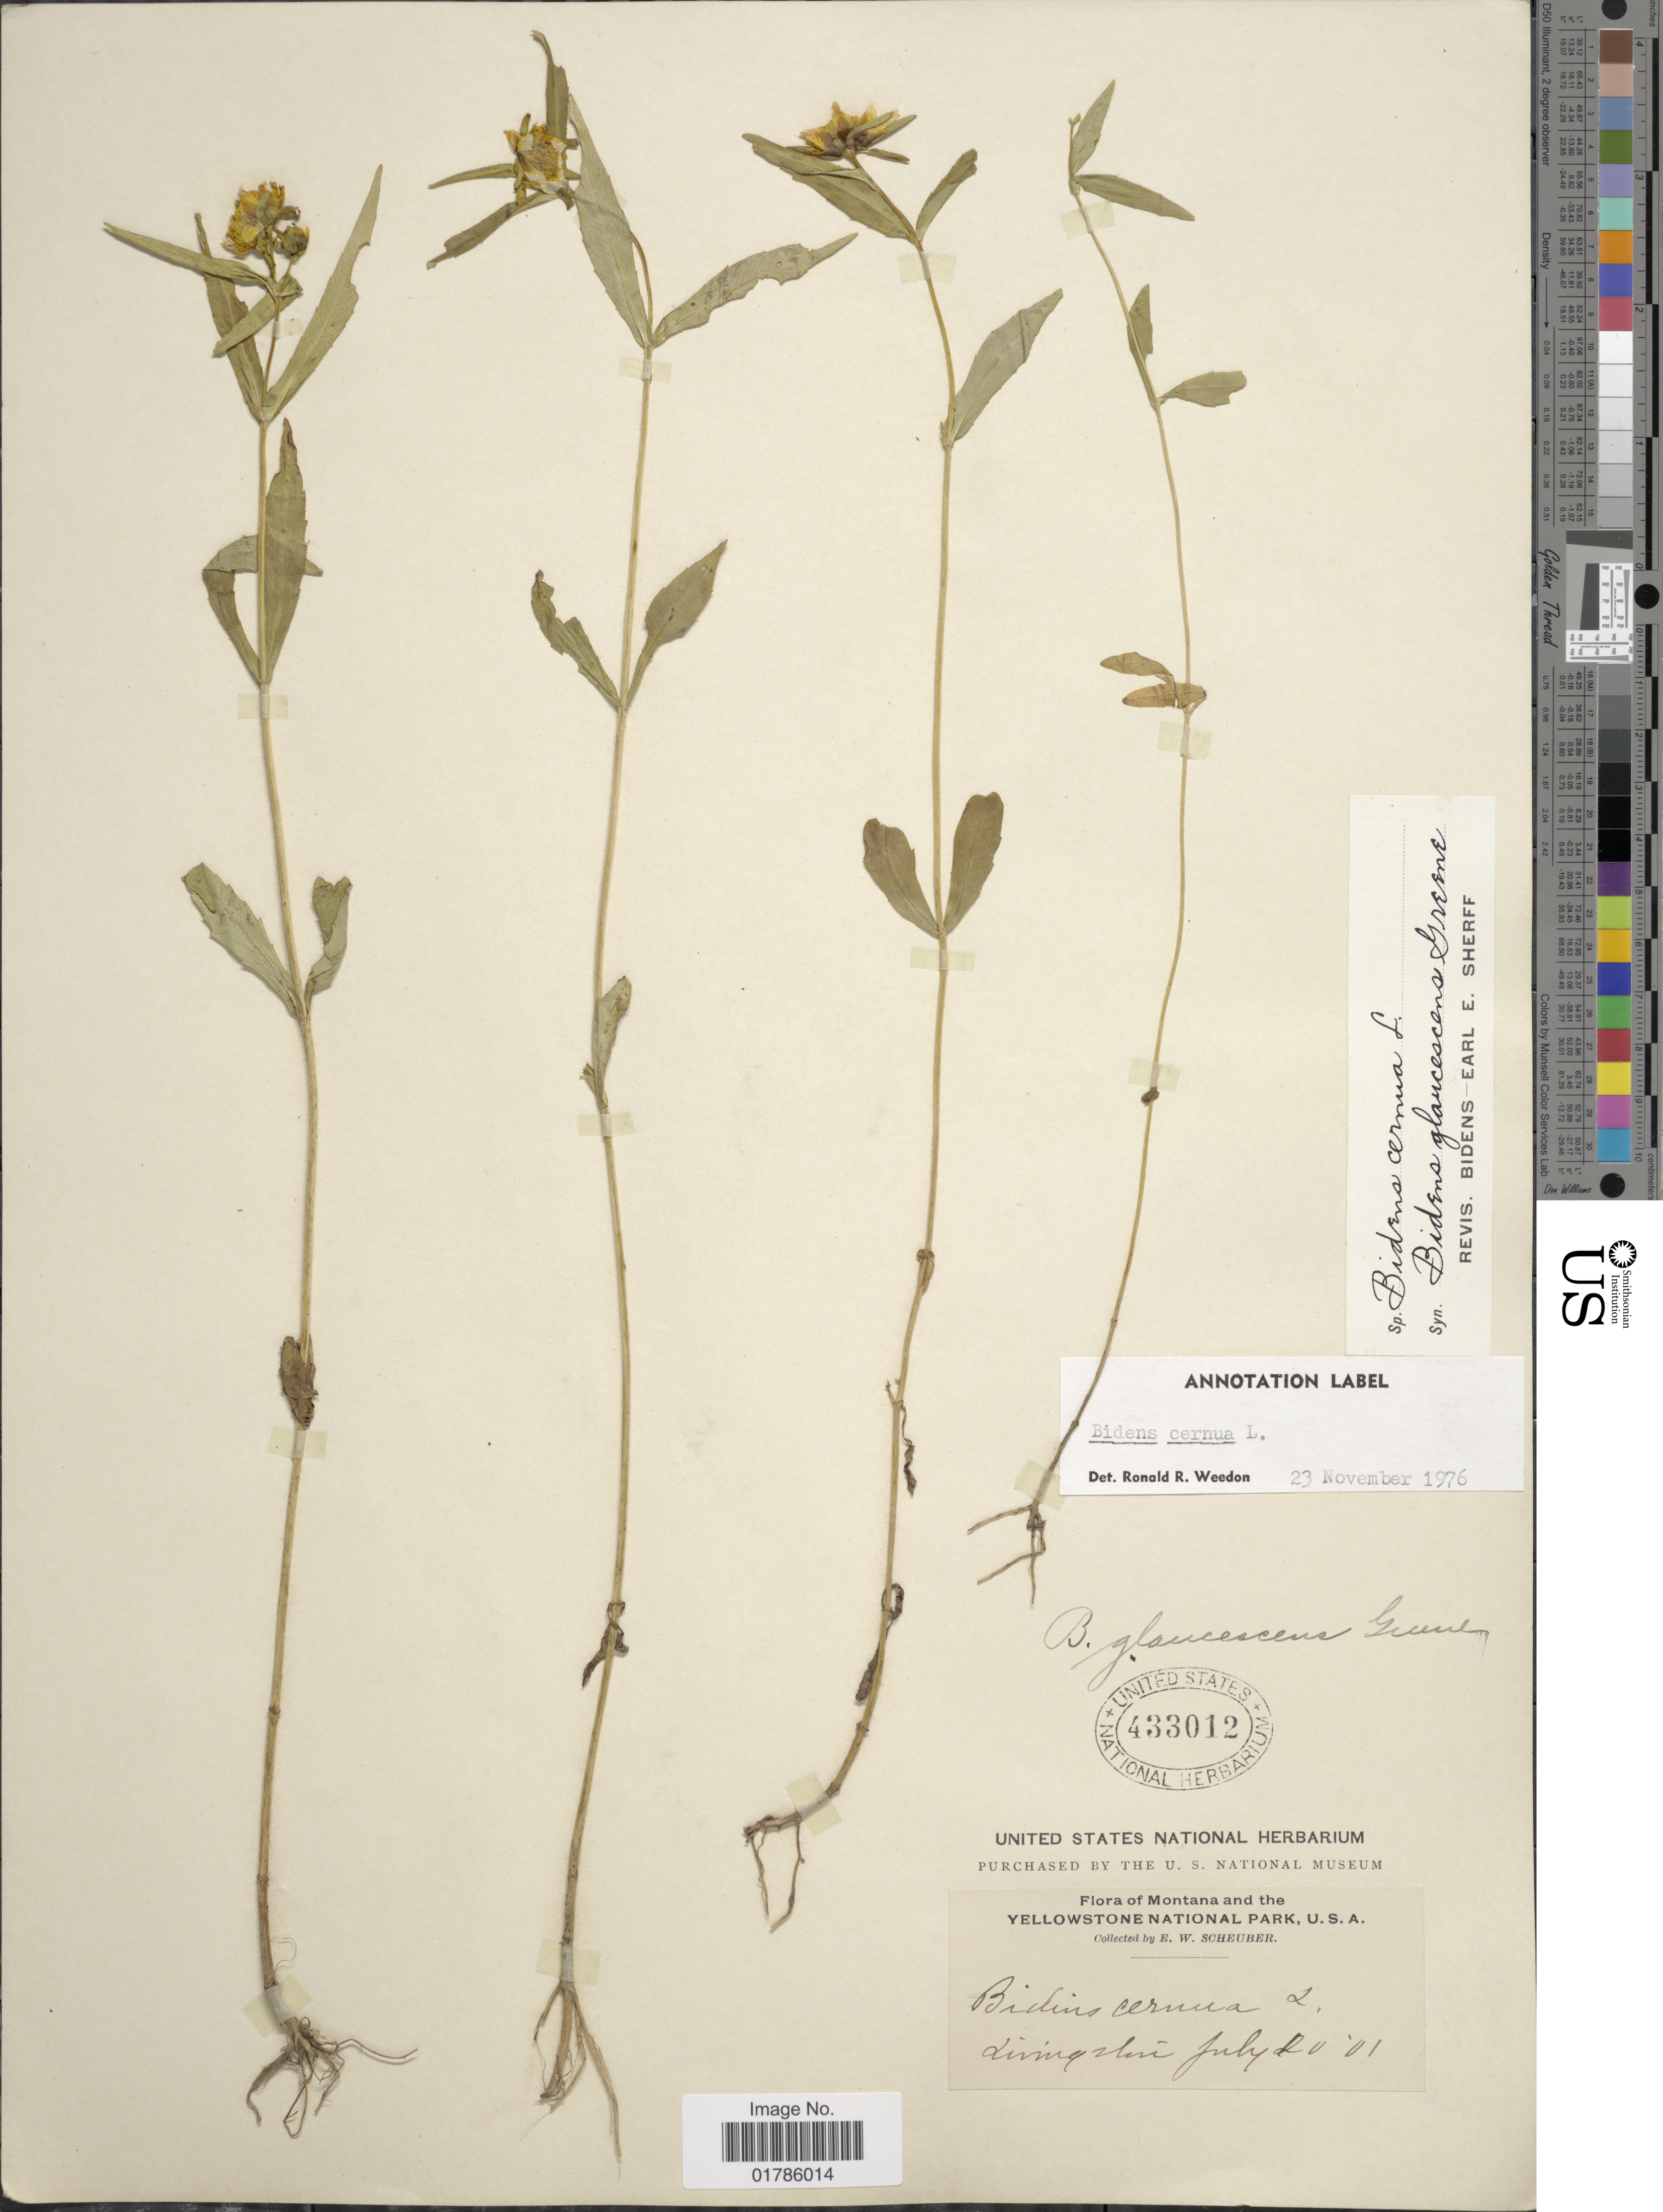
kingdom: Plantae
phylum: Tracheophyta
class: Magnoliopsida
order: Asterales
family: Asteraceae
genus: Bidens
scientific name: Bidens cernua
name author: L.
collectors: E. Scheuber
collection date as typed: Transcribed d/m/y: 20/7/1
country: United States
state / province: Montana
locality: Montana and the Yellowstone National Park, Livingston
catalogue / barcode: US 433012